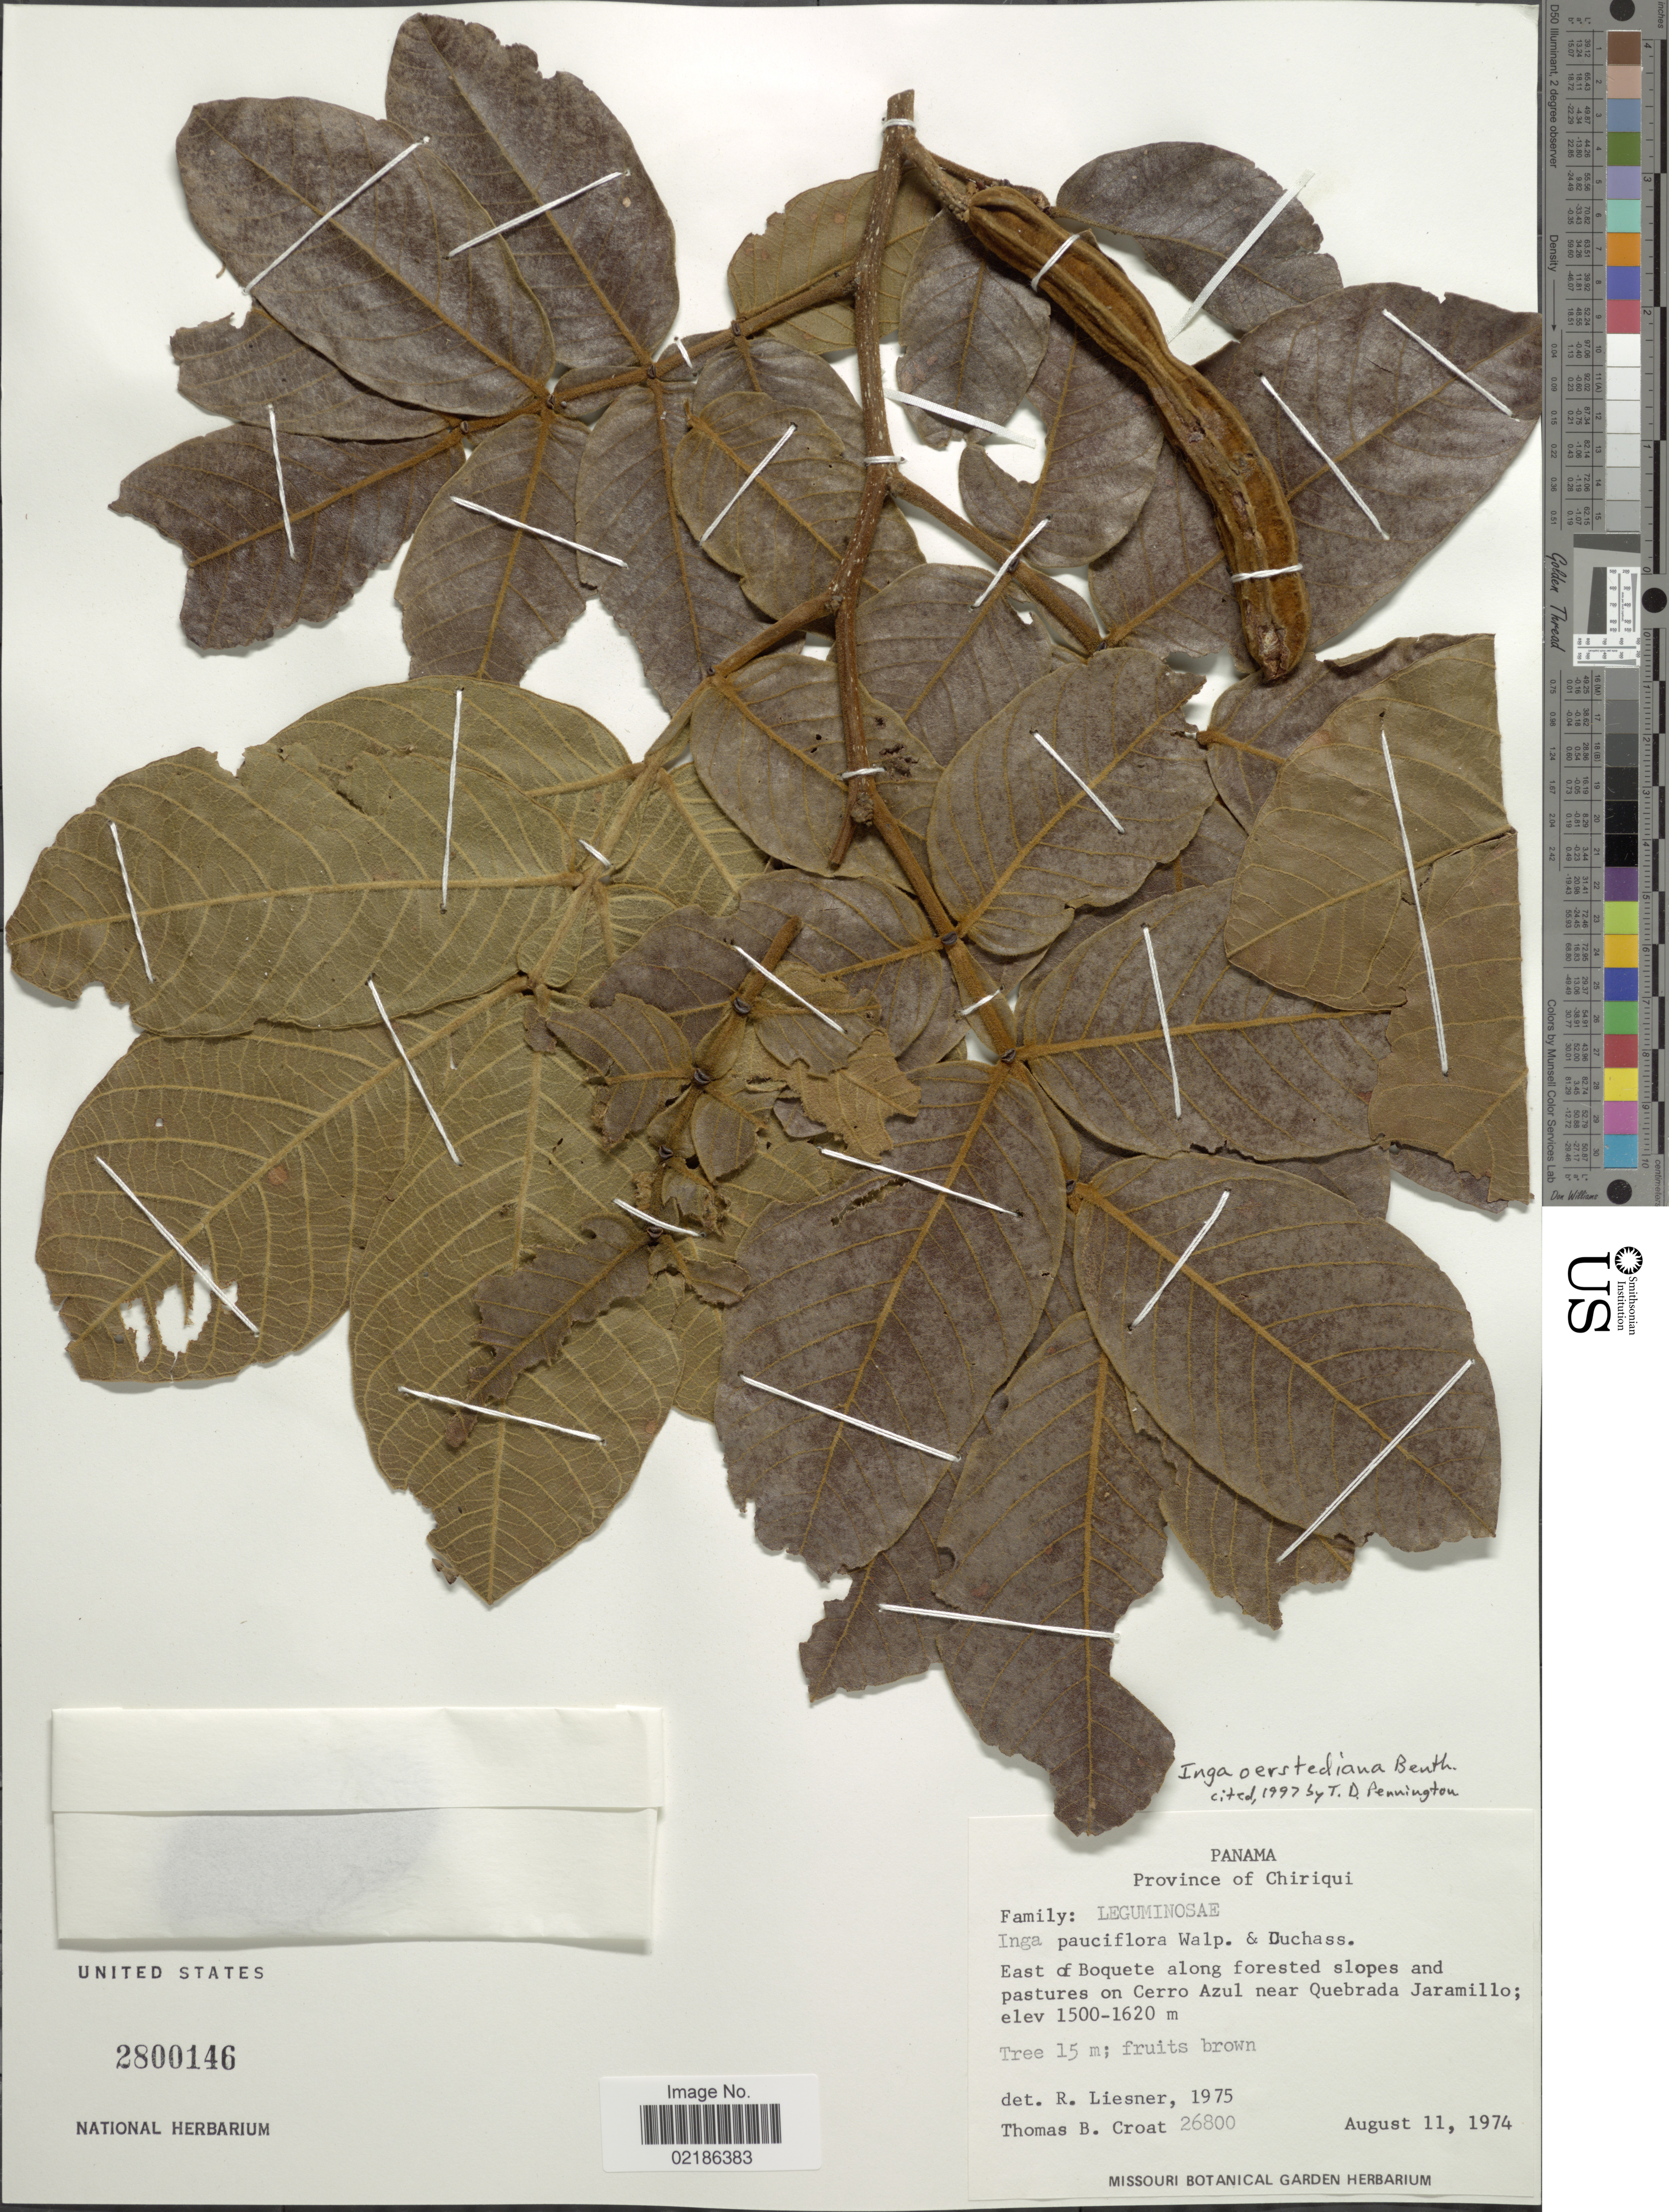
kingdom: Plantae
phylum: Tracheophyta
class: Magnoliopsida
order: Fabales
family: Fabaceae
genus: Inga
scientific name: Inga oerstediana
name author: Benth.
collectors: T. B. Croat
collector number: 26800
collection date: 1974-08-11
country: Panama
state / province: Chiriqui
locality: East of Boquete along forested slopes and pastures on Cerro Azul near Quebrada Jaramillo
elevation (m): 1500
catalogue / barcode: US 2800146